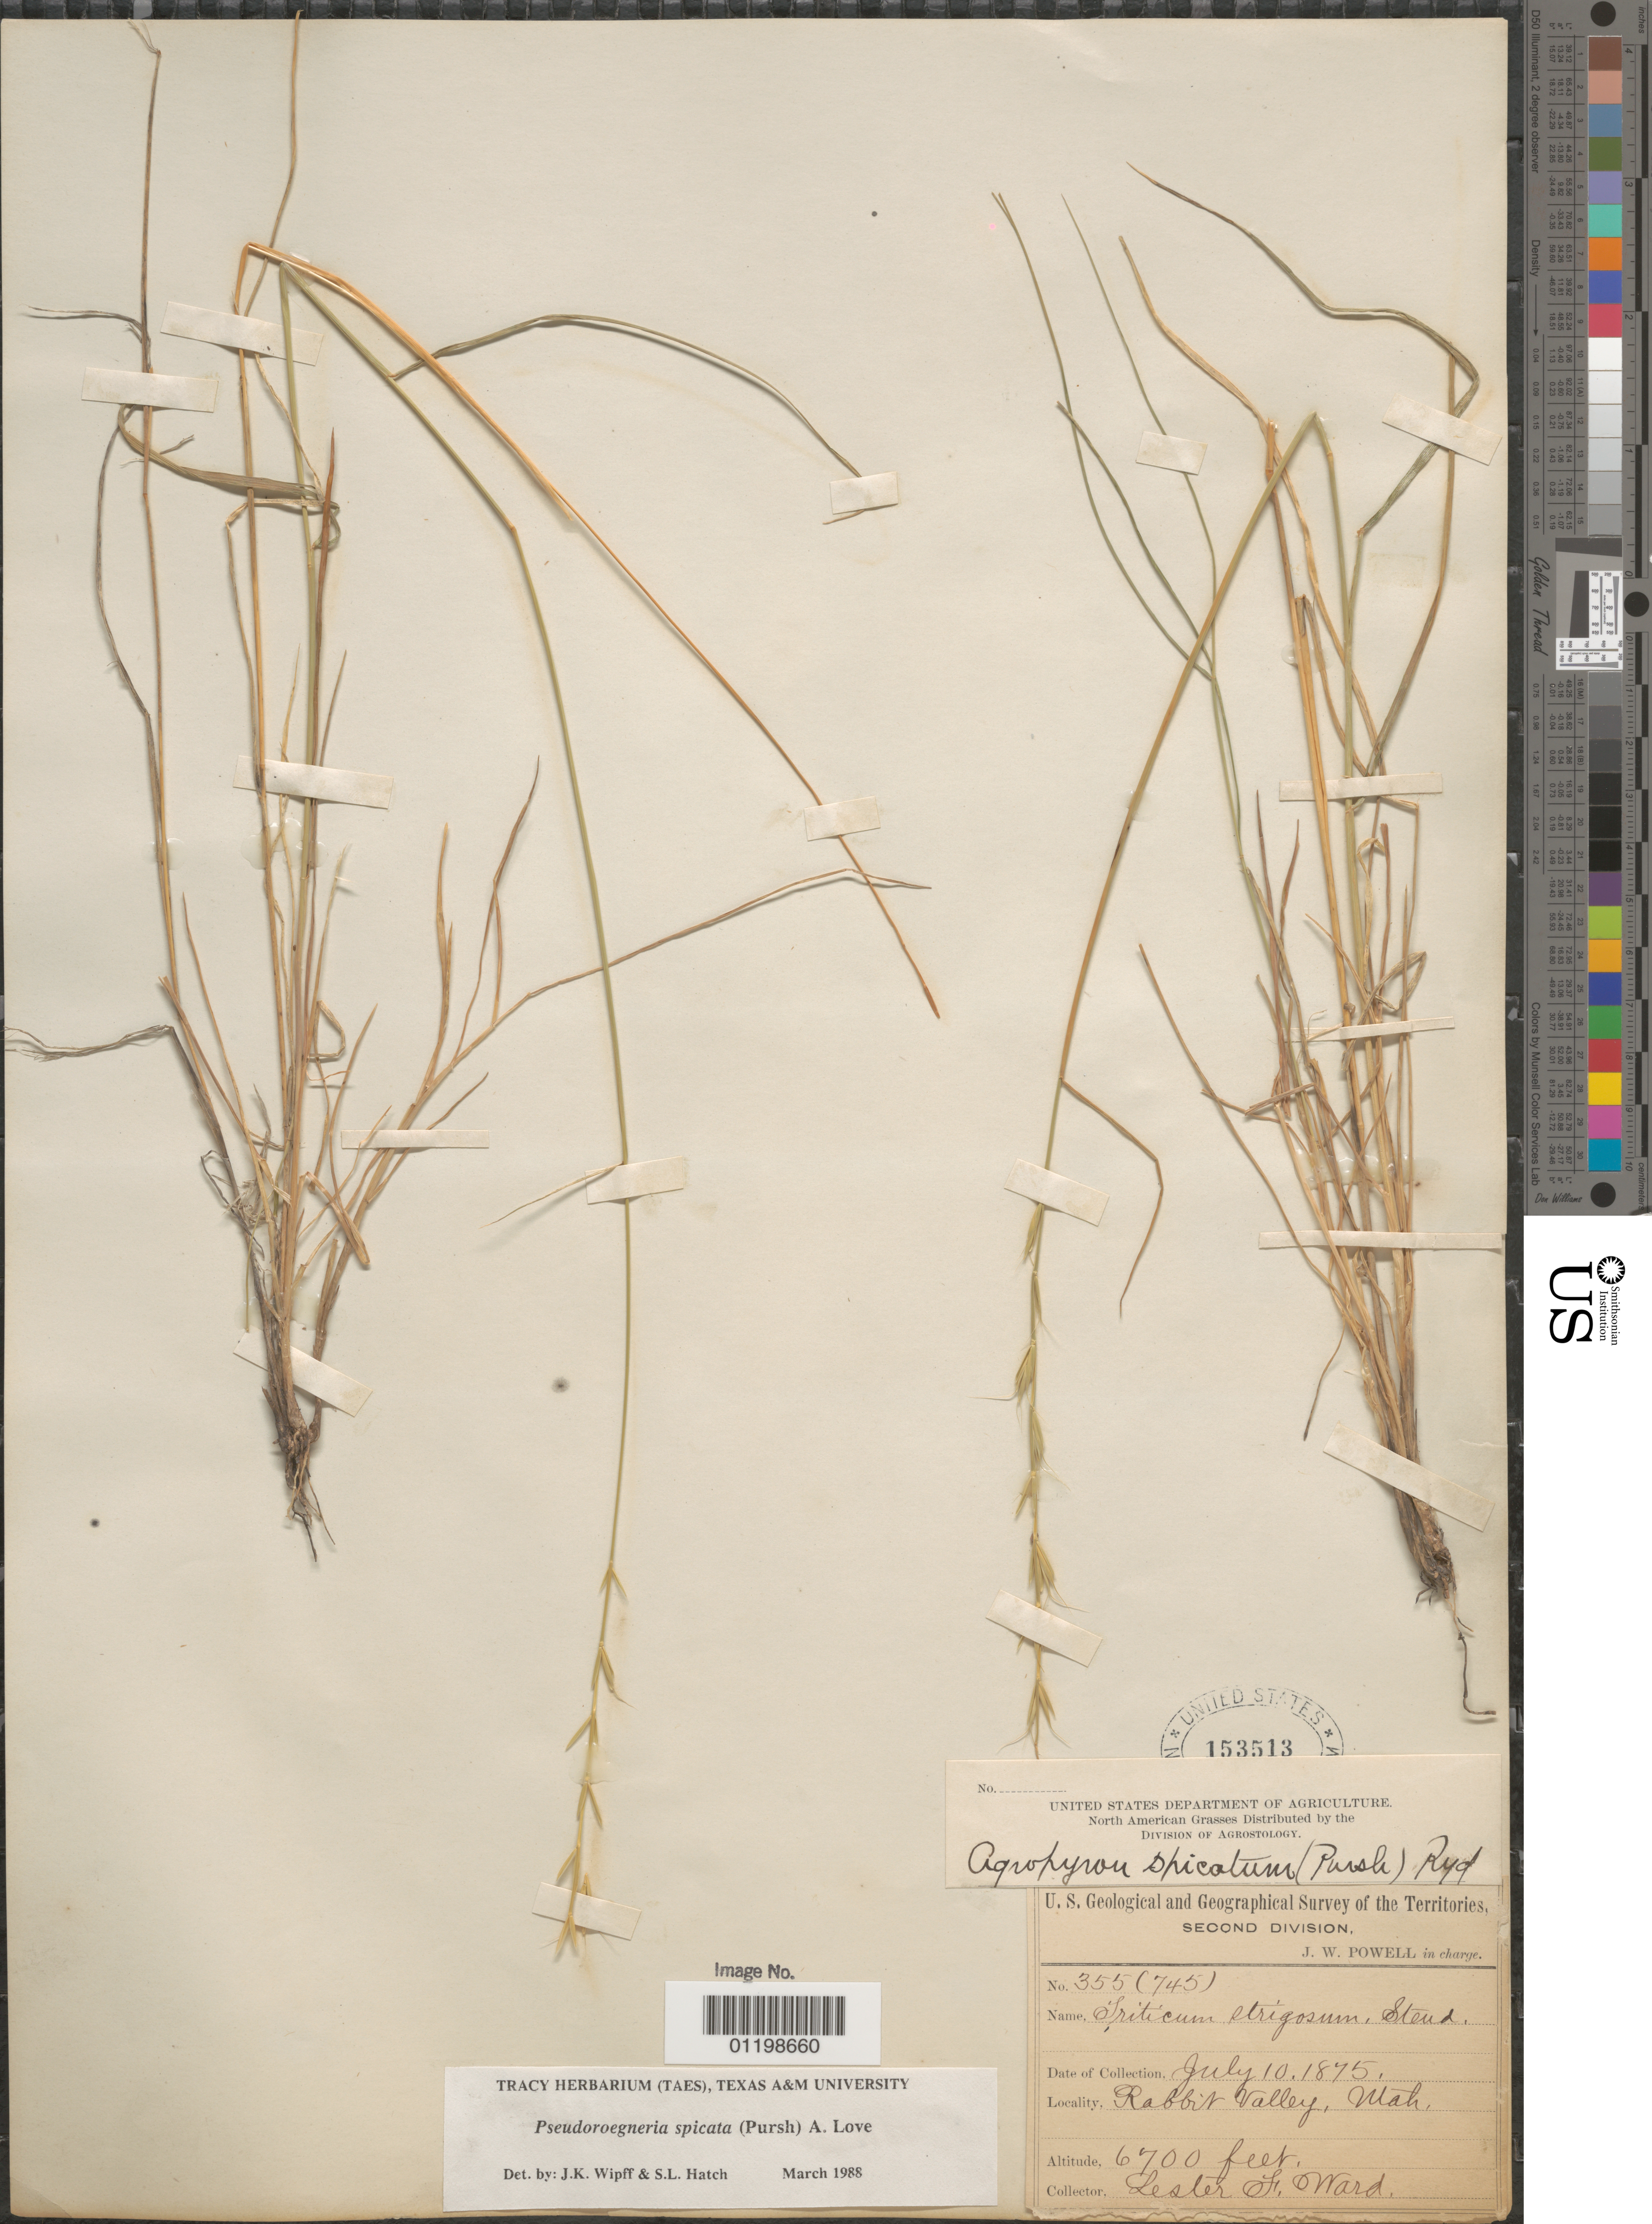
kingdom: Plantae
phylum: Tracheophyta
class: Liliopsida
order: Poales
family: Poaceae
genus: Pseudoroegneria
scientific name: Pseudoroegneria spicata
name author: (Pursh) Á. Löve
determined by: Wipff, J. K.; Hatch, S. L.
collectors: L. F. Ward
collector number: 355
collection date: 1875-07-10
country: United States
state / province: Utah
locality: Rabbit Valley.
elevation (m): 2042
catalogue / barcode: US 153513